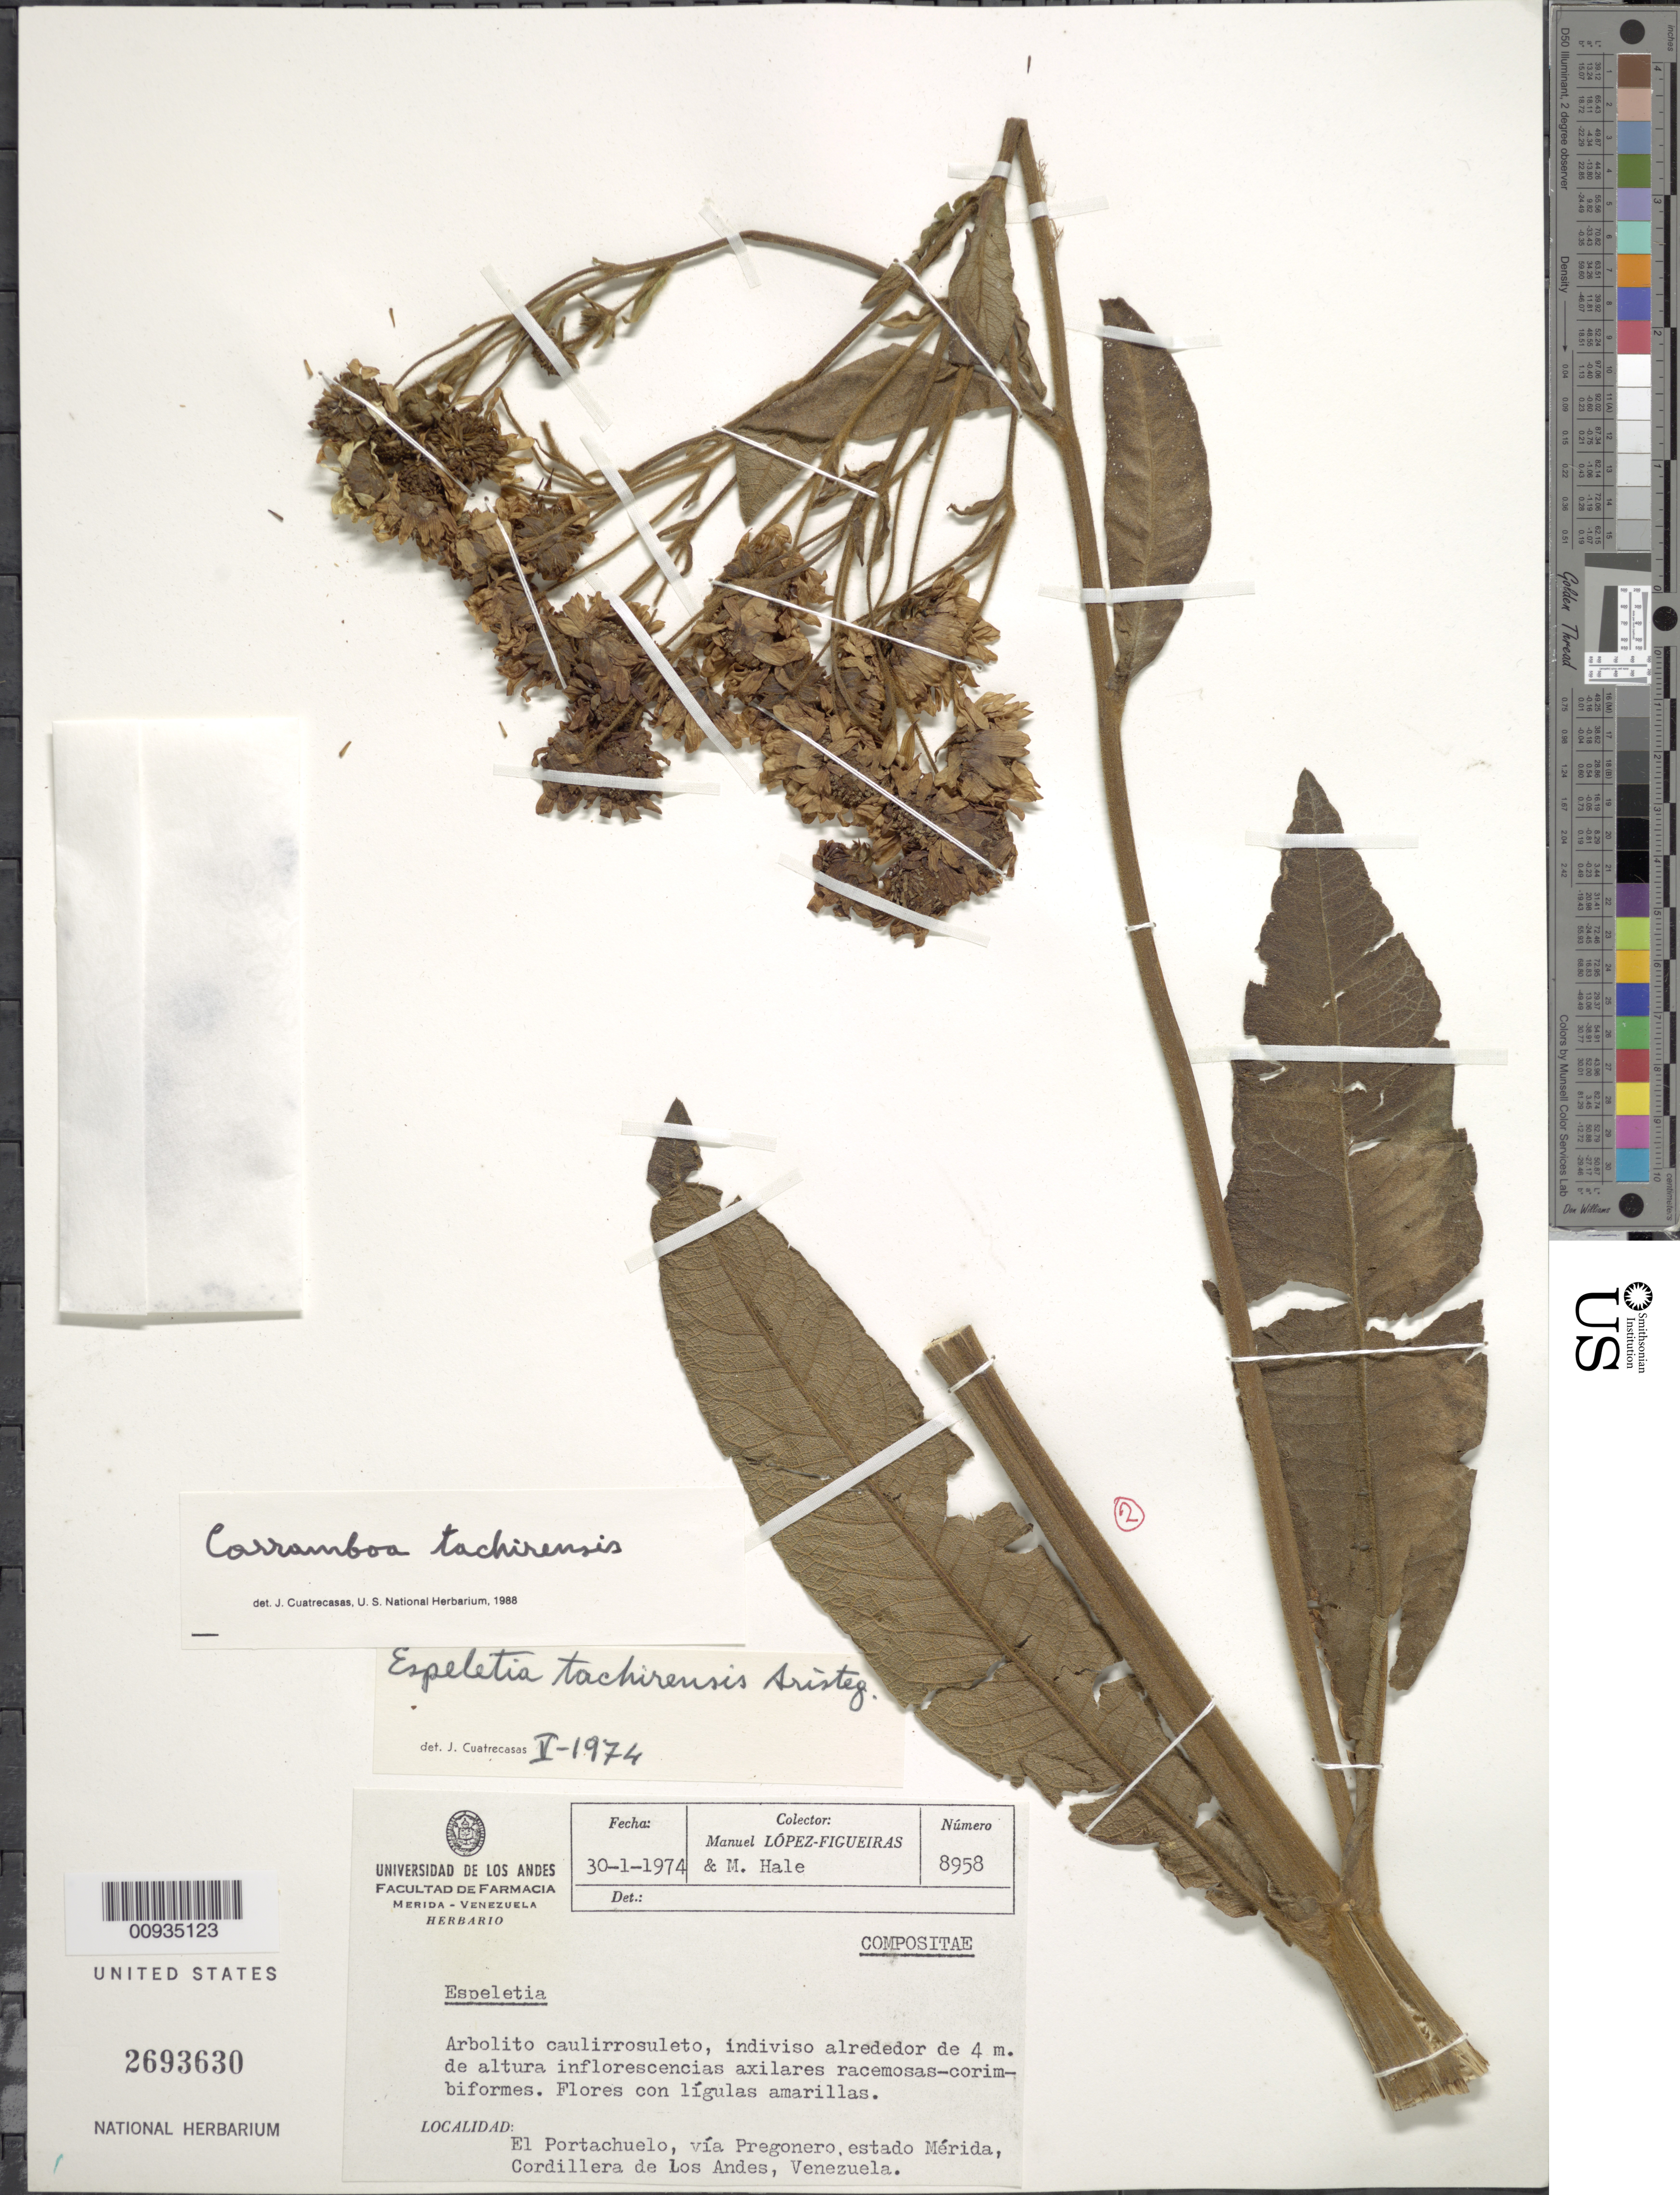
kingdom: Plantae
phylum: Tracheophyta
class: Magnoliopsida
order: Asterales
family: Asteraceae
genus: Carramboa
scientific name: Carramboa tachirensis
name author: (Aristeg.) Cuatrec.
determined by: Cuatrecasas, J.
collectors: M. López Figueiras & M. Hale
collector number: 8958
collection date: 1974-01-30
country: Venezuela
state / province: Mérida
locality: El Portachuelo, via Pregonero, Cordillera de Los Andes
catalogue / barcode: US 2693630